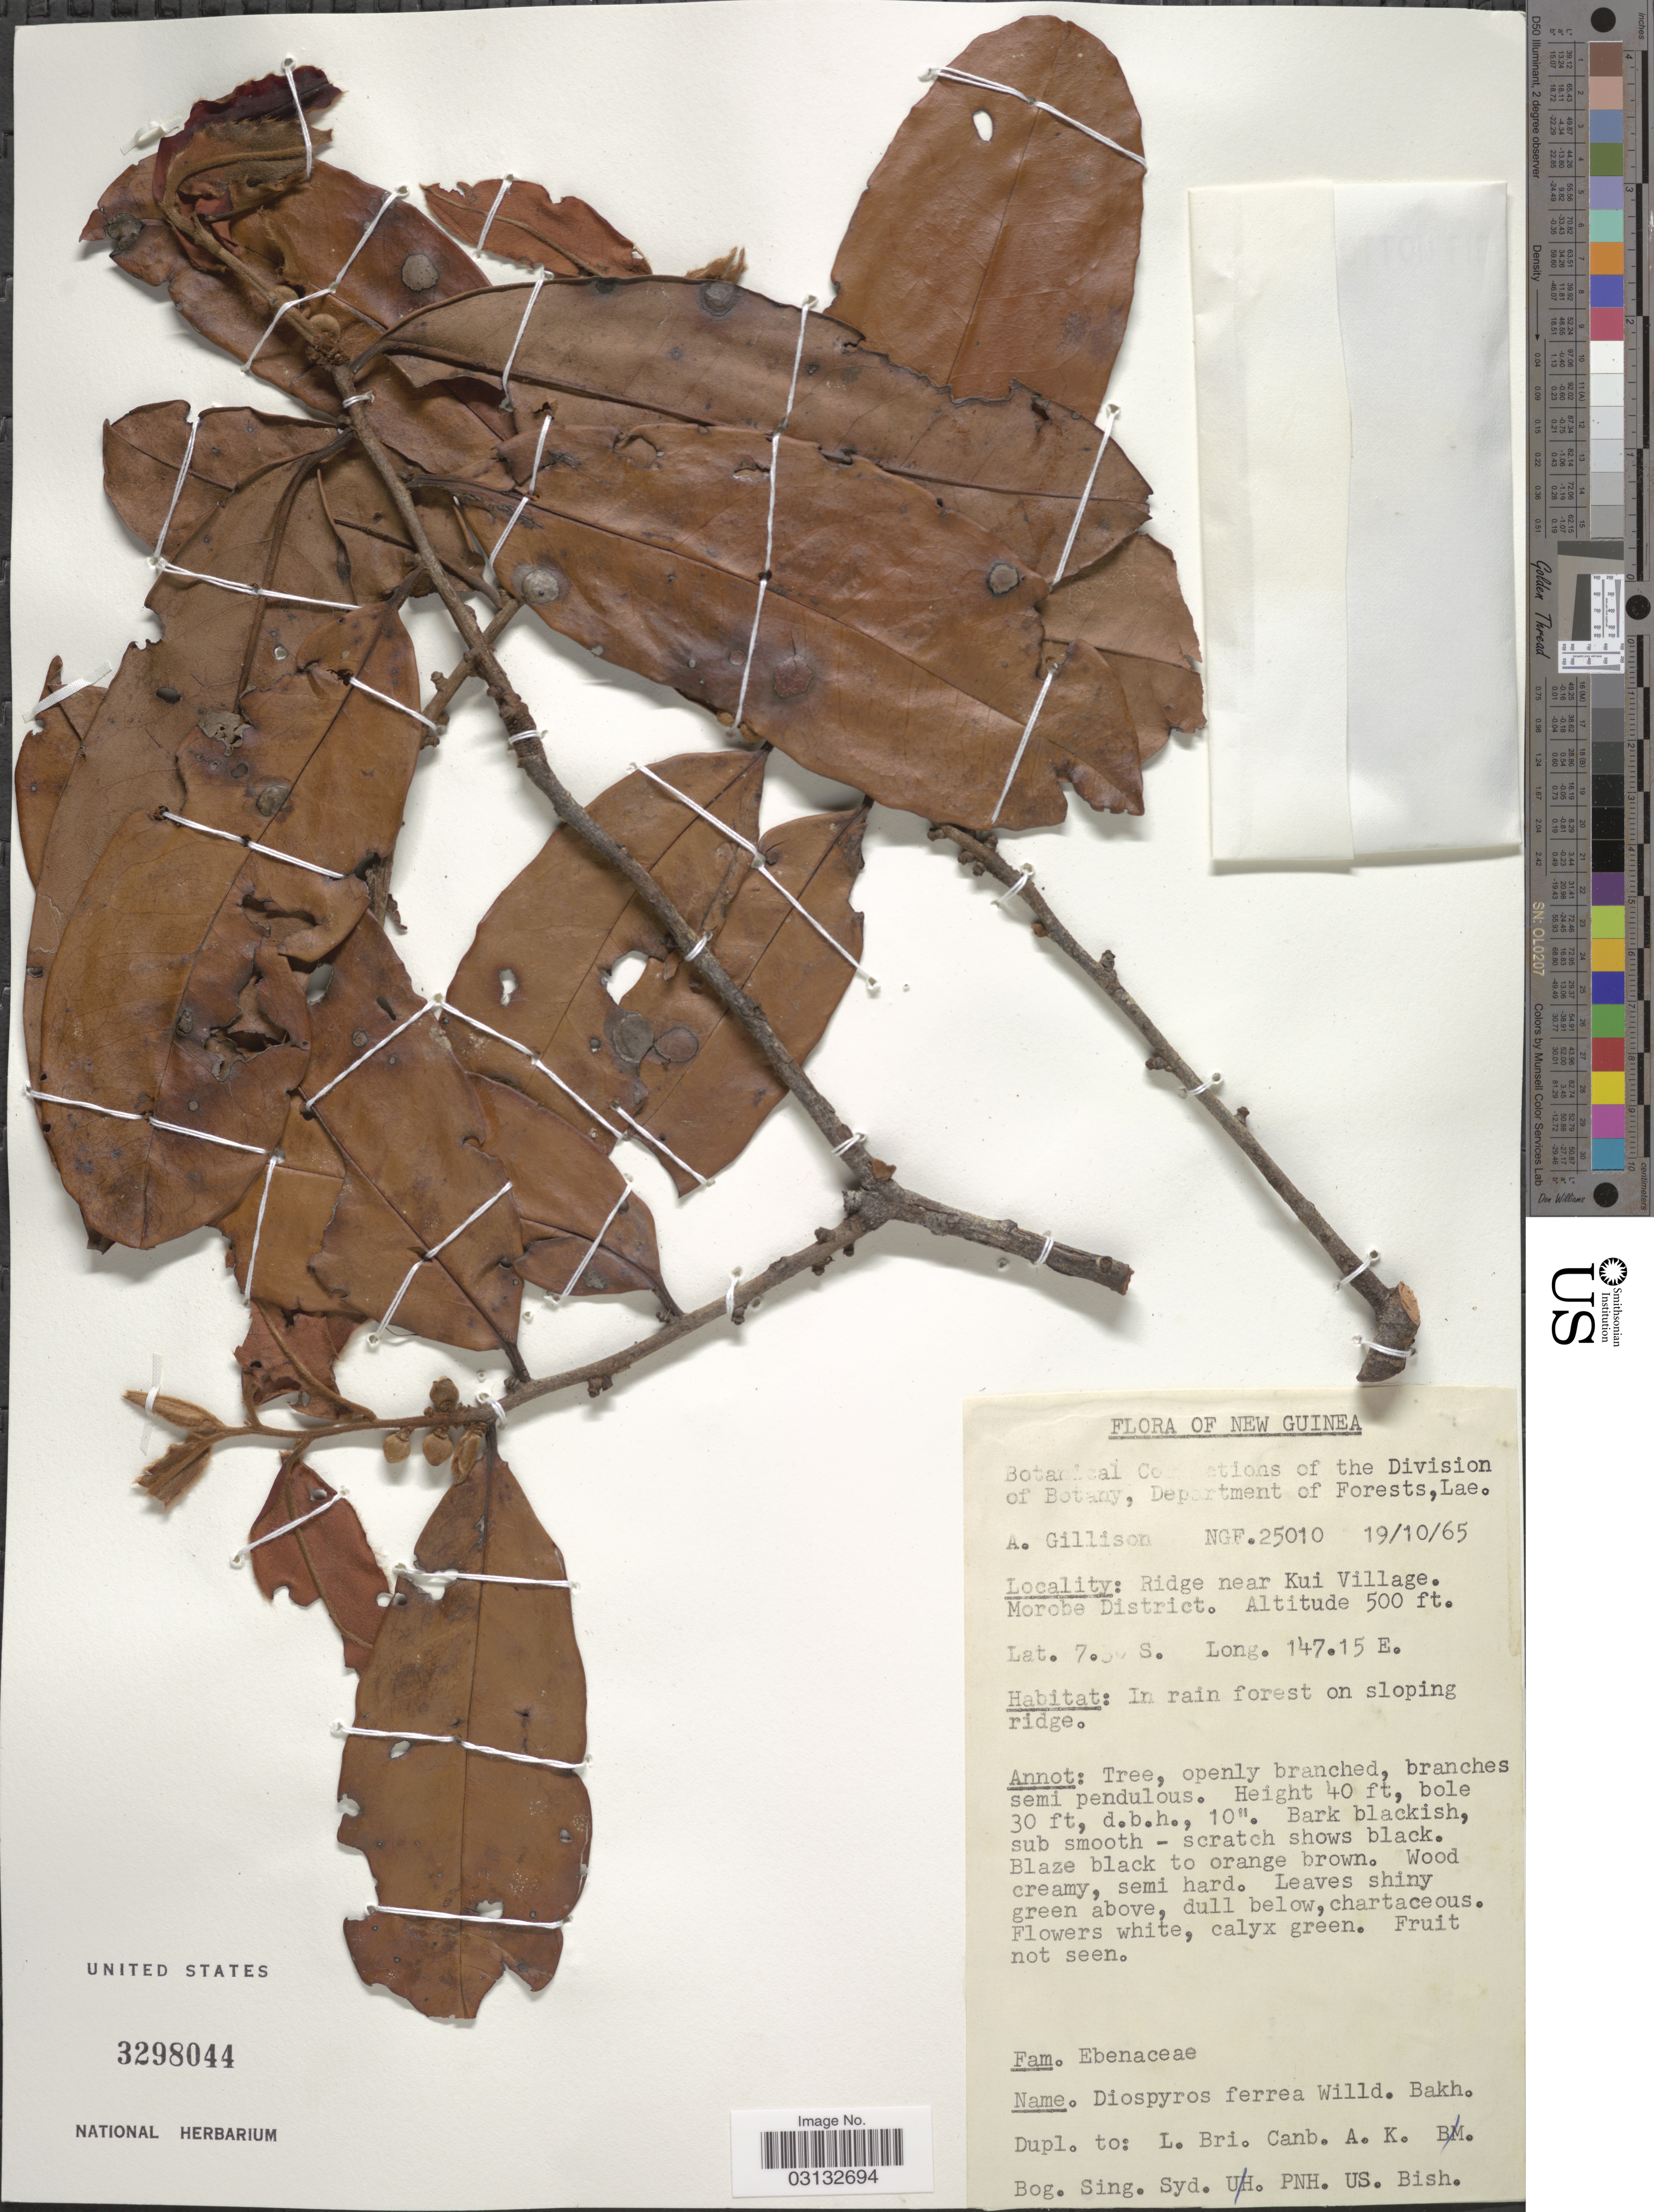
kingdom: Plantae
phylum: Tracheophyta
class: Magnoliopsida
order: Ericales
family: Ebenaceae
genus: Diospyros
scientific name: Diospyros ferrea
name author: (Willd.) Bakh.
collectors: A. Gillison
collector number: NGF25010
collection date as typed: Transcribed d/m/y: 19/10/65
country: Papua New Guinea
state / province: Morobe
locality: New Guinea. Ridge near Kui Village. Morobe District.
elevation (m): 152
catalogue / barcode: US 3298044